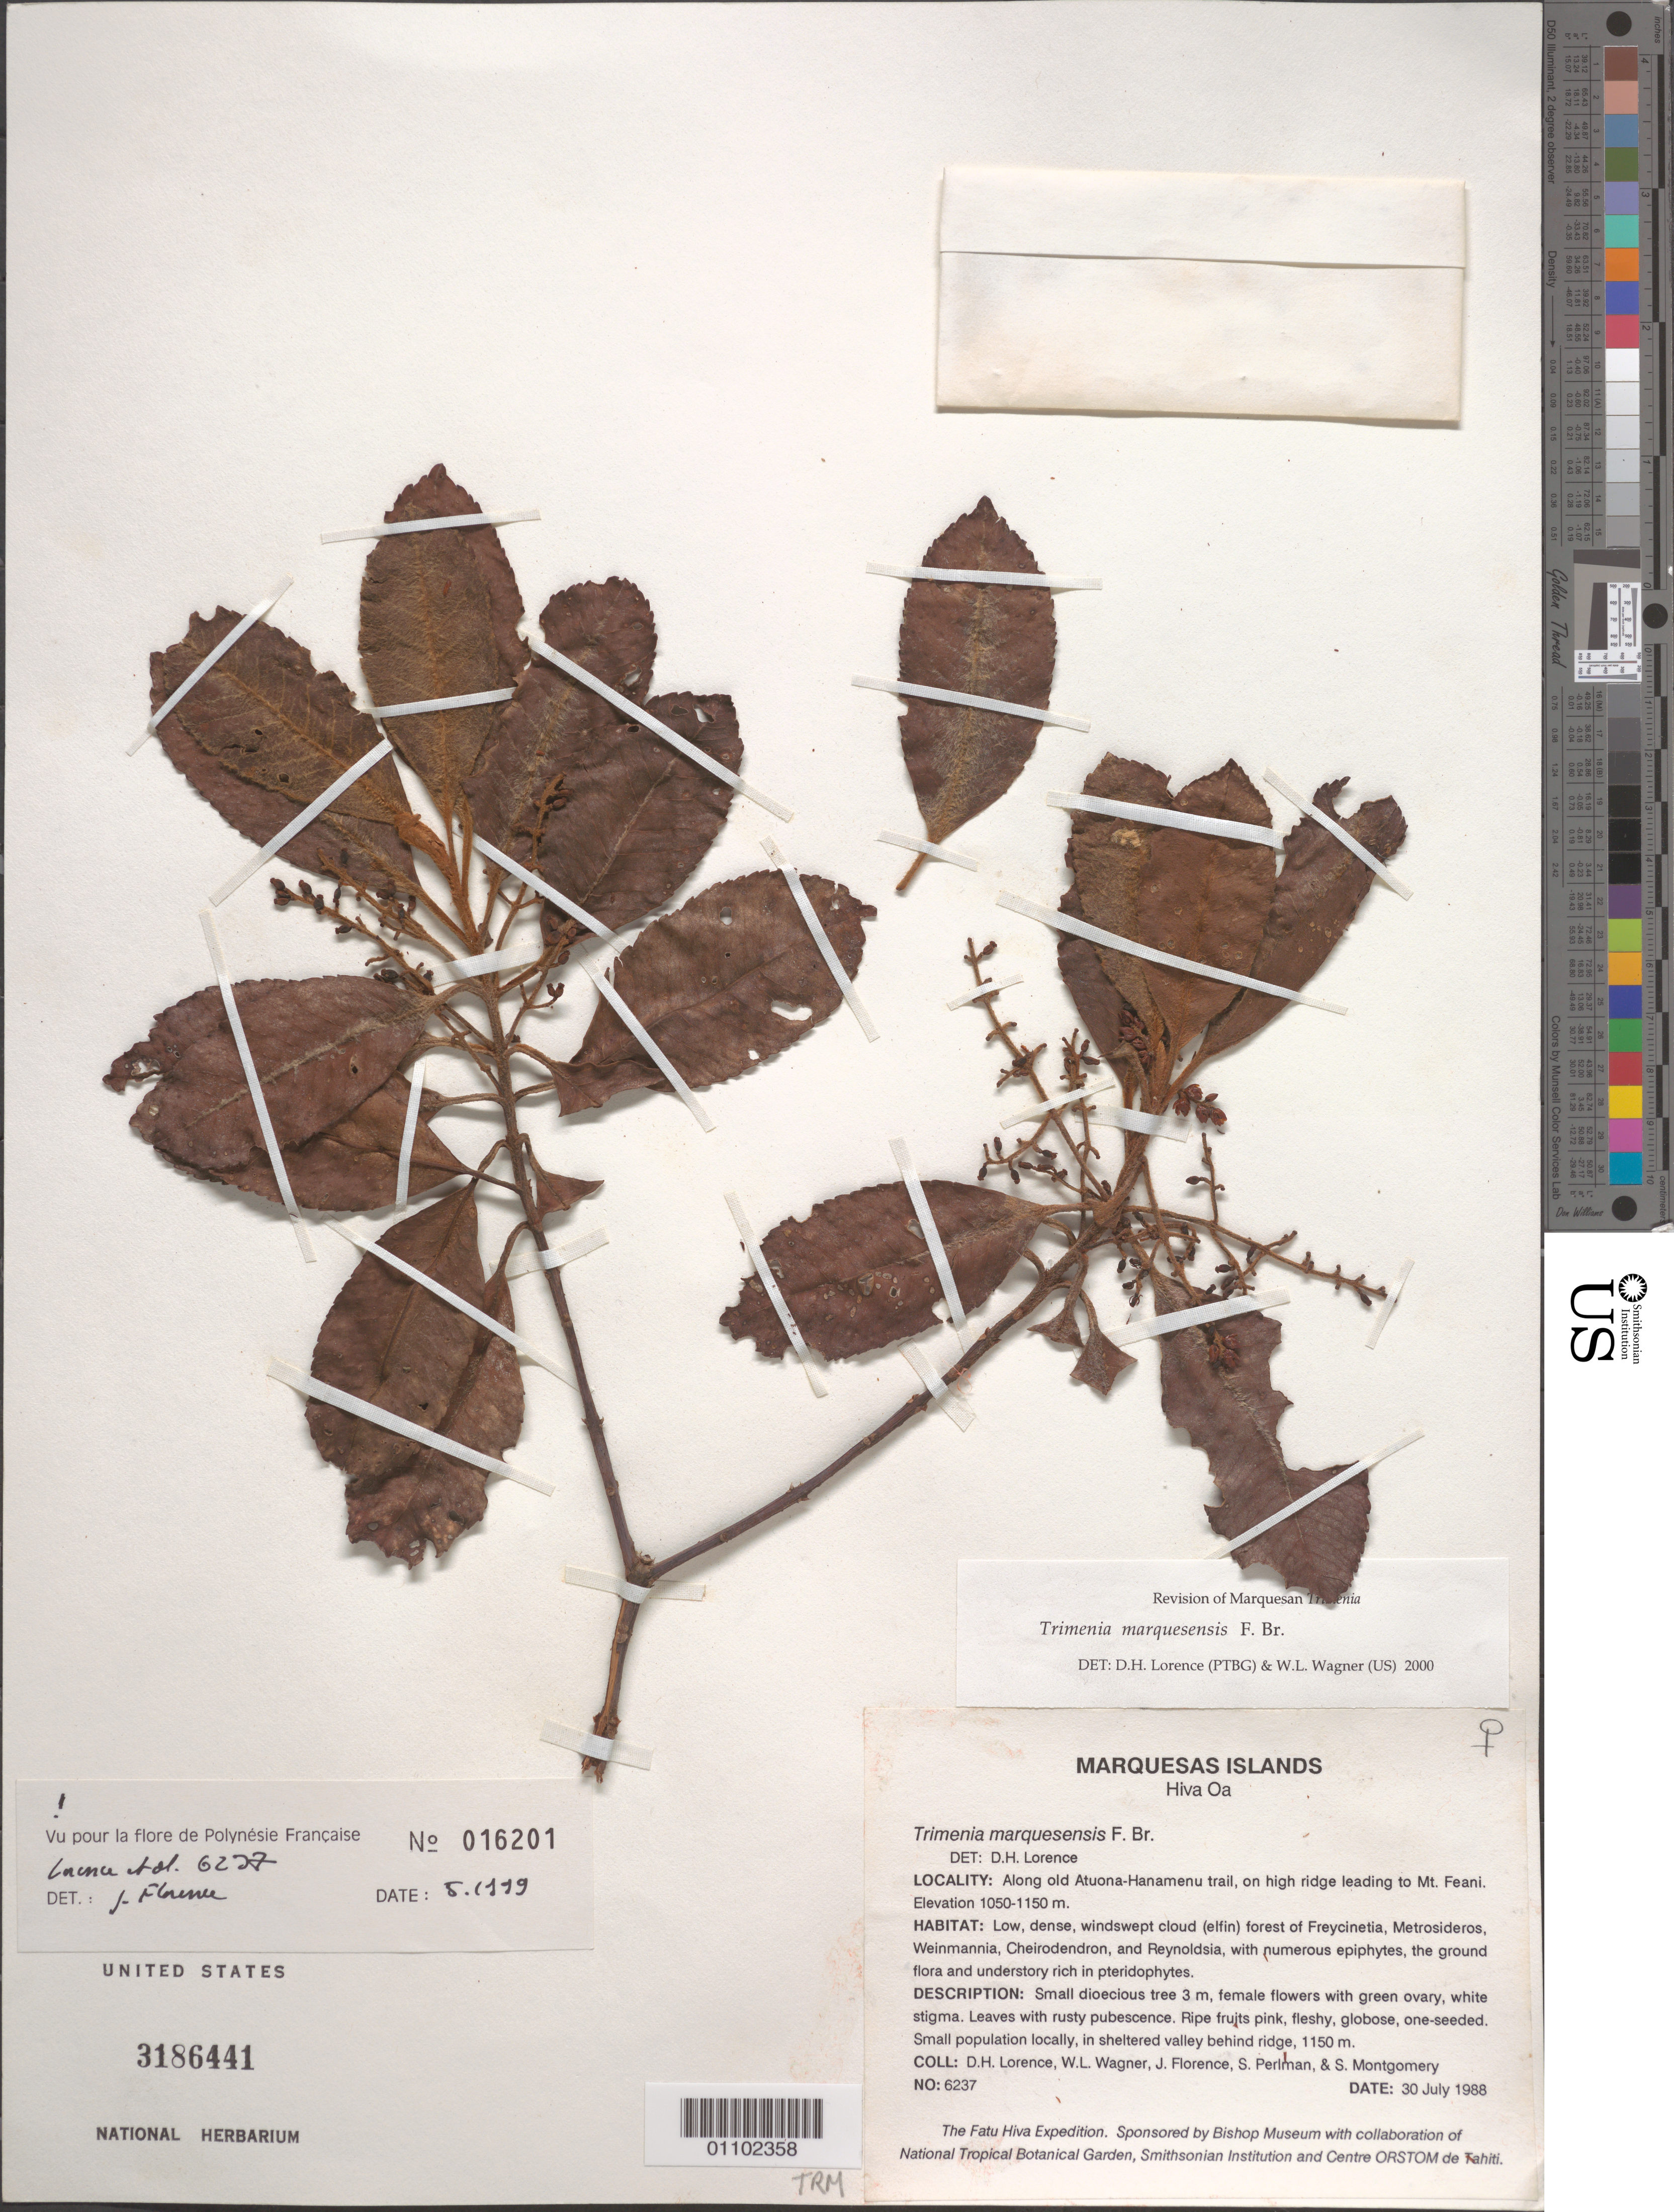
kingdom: Plantae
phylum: Tracheophyta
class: Magnoliopsida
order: Austrobaileyales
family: Trimeniaceae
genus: Trimenia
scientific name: Trimenia marquesensis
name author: F. Br.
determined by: Lorence, David H.; Wagner, W. H.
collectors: D. Lorence, W. L. Wagner, J. Florence, S. P. Perlman & S. Montgomery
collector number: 6237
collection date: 1988-07-30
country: French Polynesia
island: Hiva Oa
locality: Along old Atuona-Hanamenu Trail, on high ridge leading to Mt. Feani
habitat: Low, dense, windswept cloud (elfin) forest. Small population locally, in sheltered valley behind ridge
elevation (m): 1050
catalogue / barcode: US 3186441